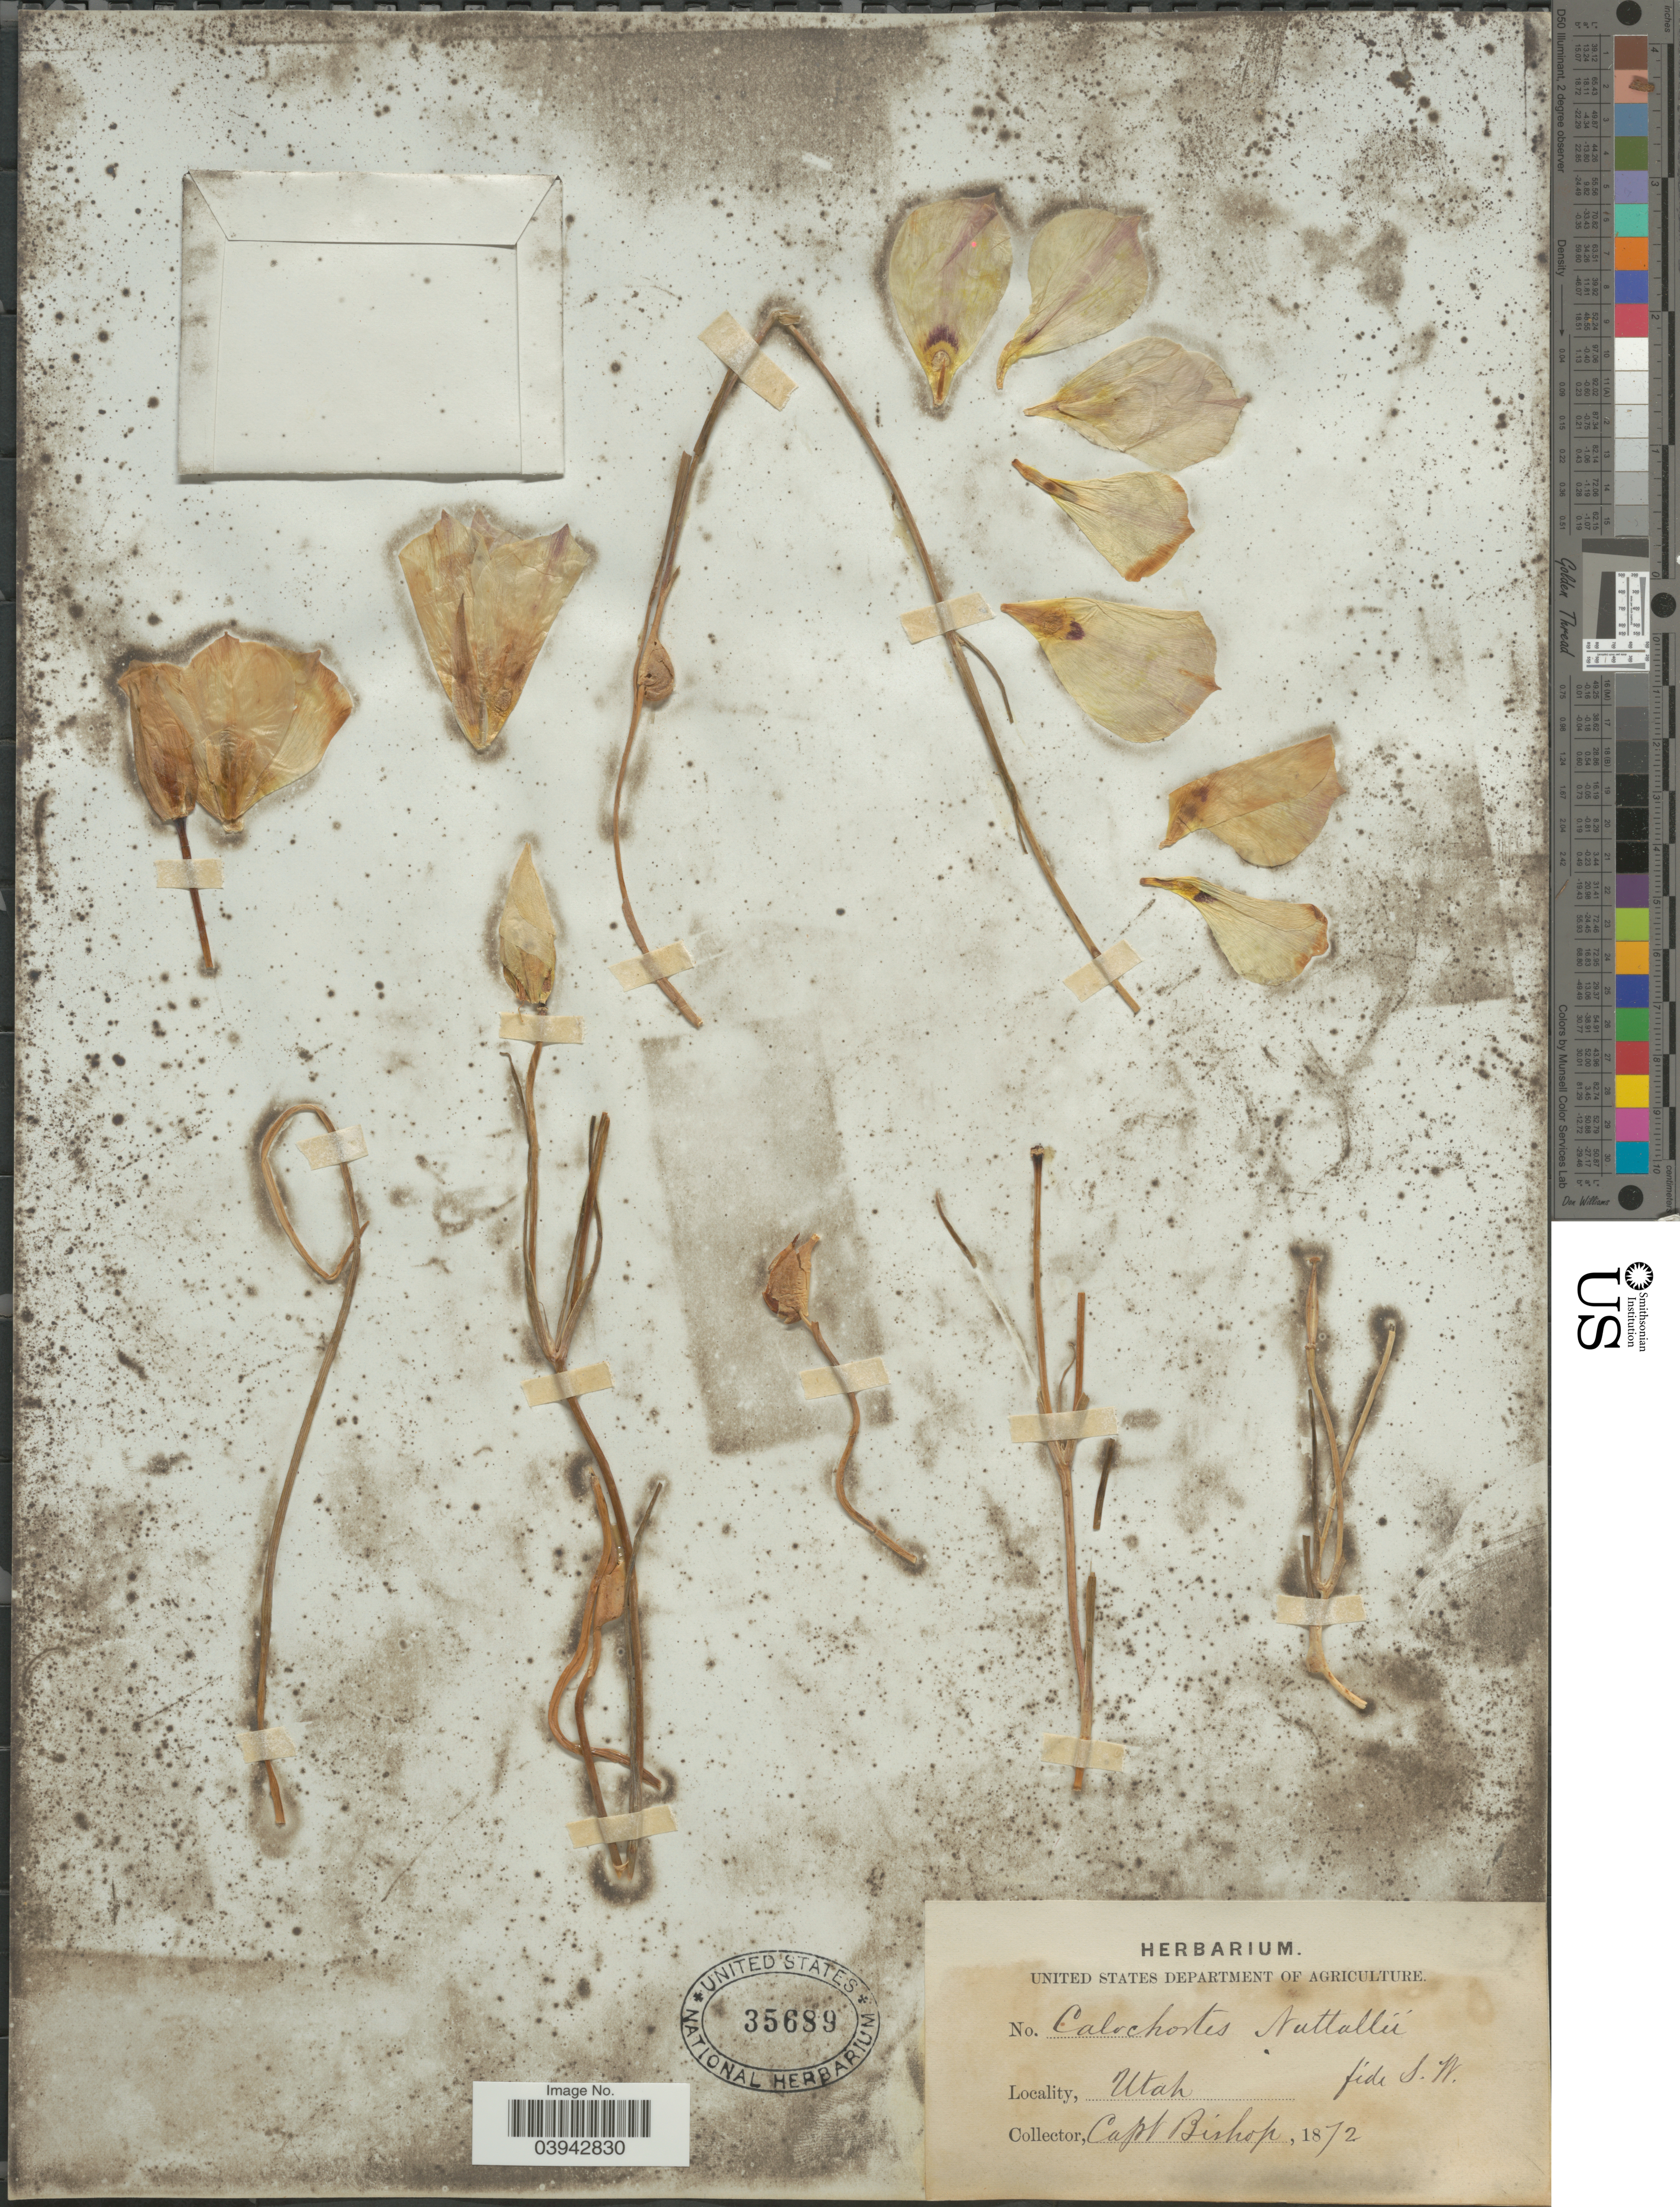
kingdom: Plantae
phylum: Tracheophyta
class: Liliopsida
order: Liliales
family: Liliaceae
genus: Calochortus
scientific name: Calochortus nuttallii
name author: Torr.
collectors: F. M. Bishop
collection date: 1872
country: United States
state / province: Utah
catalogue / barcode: US 35689